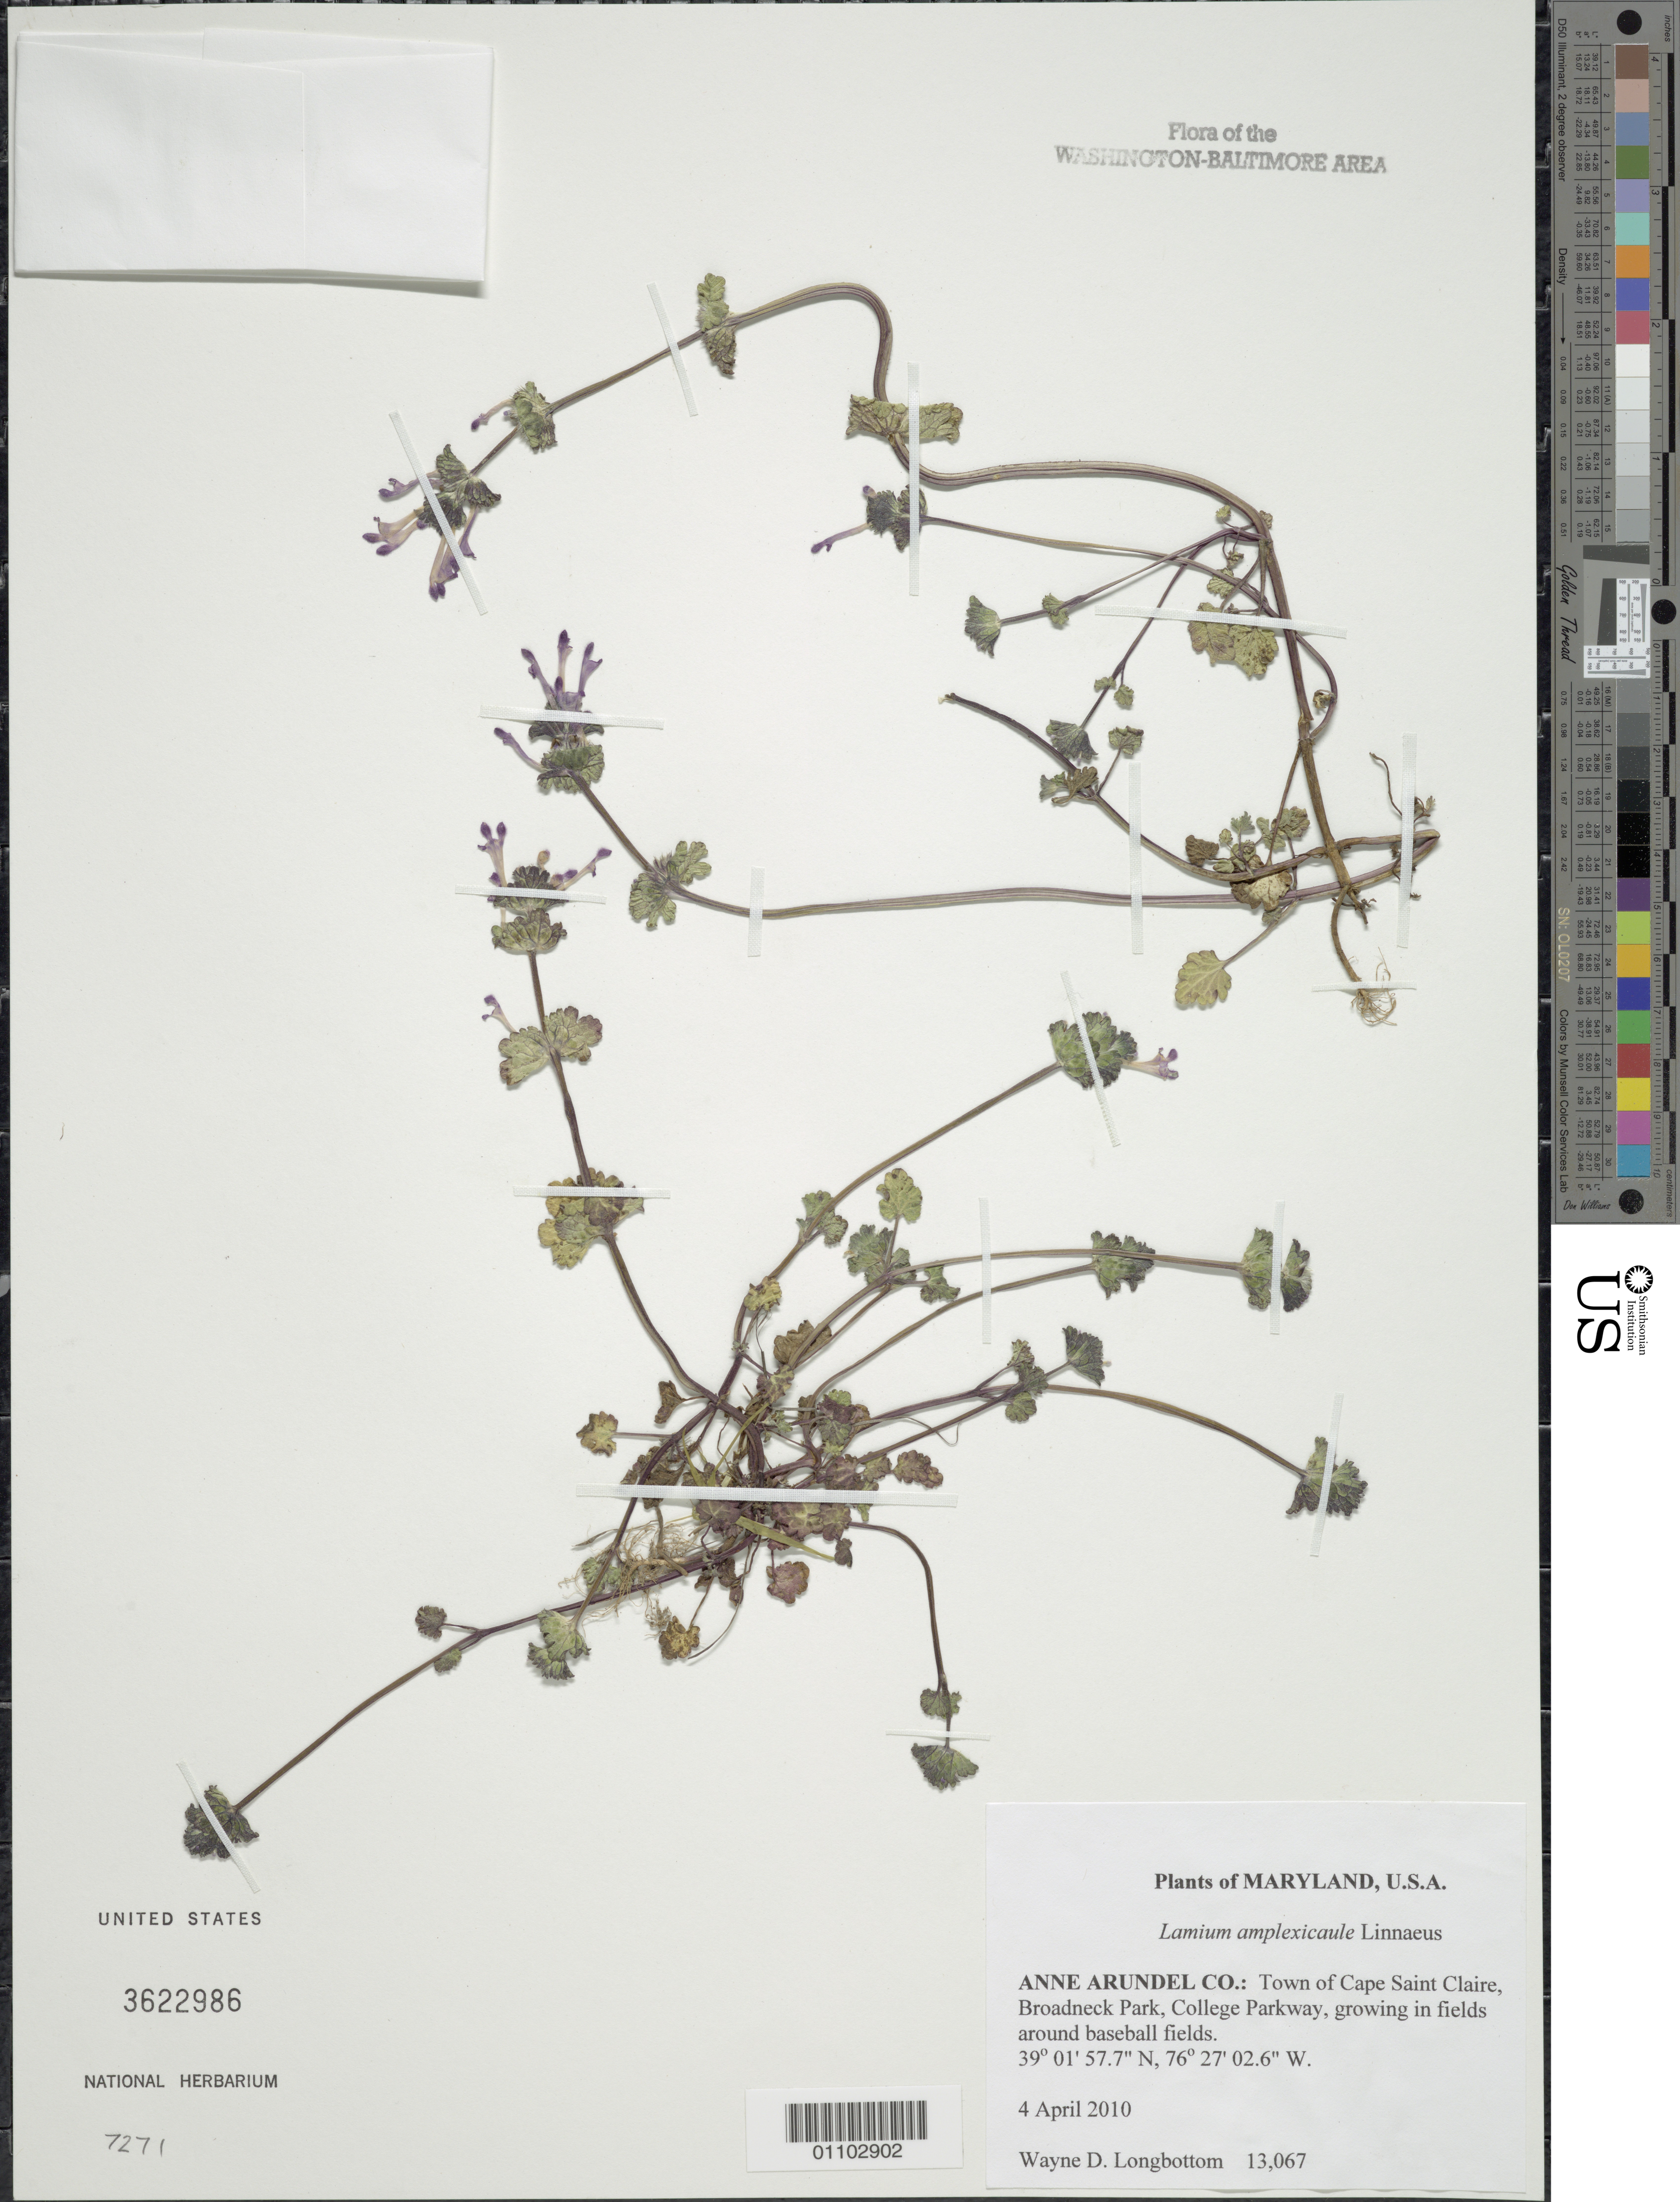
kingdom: Plantae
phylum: Tracheophyta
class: Magnoliopsida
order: Lamiales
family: Lamiaceae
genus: Lamium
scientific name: Lamium amplexicaule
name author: L.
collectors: W. D. Longbottom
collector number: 13067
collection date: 2010-04-04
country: United States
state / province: Maryland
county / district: Anne Arundel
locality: Town of Cape Saint Claire, Broadneck Park, College Parkway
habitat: Growing in fields around baseball fields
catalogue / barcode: US 3622986